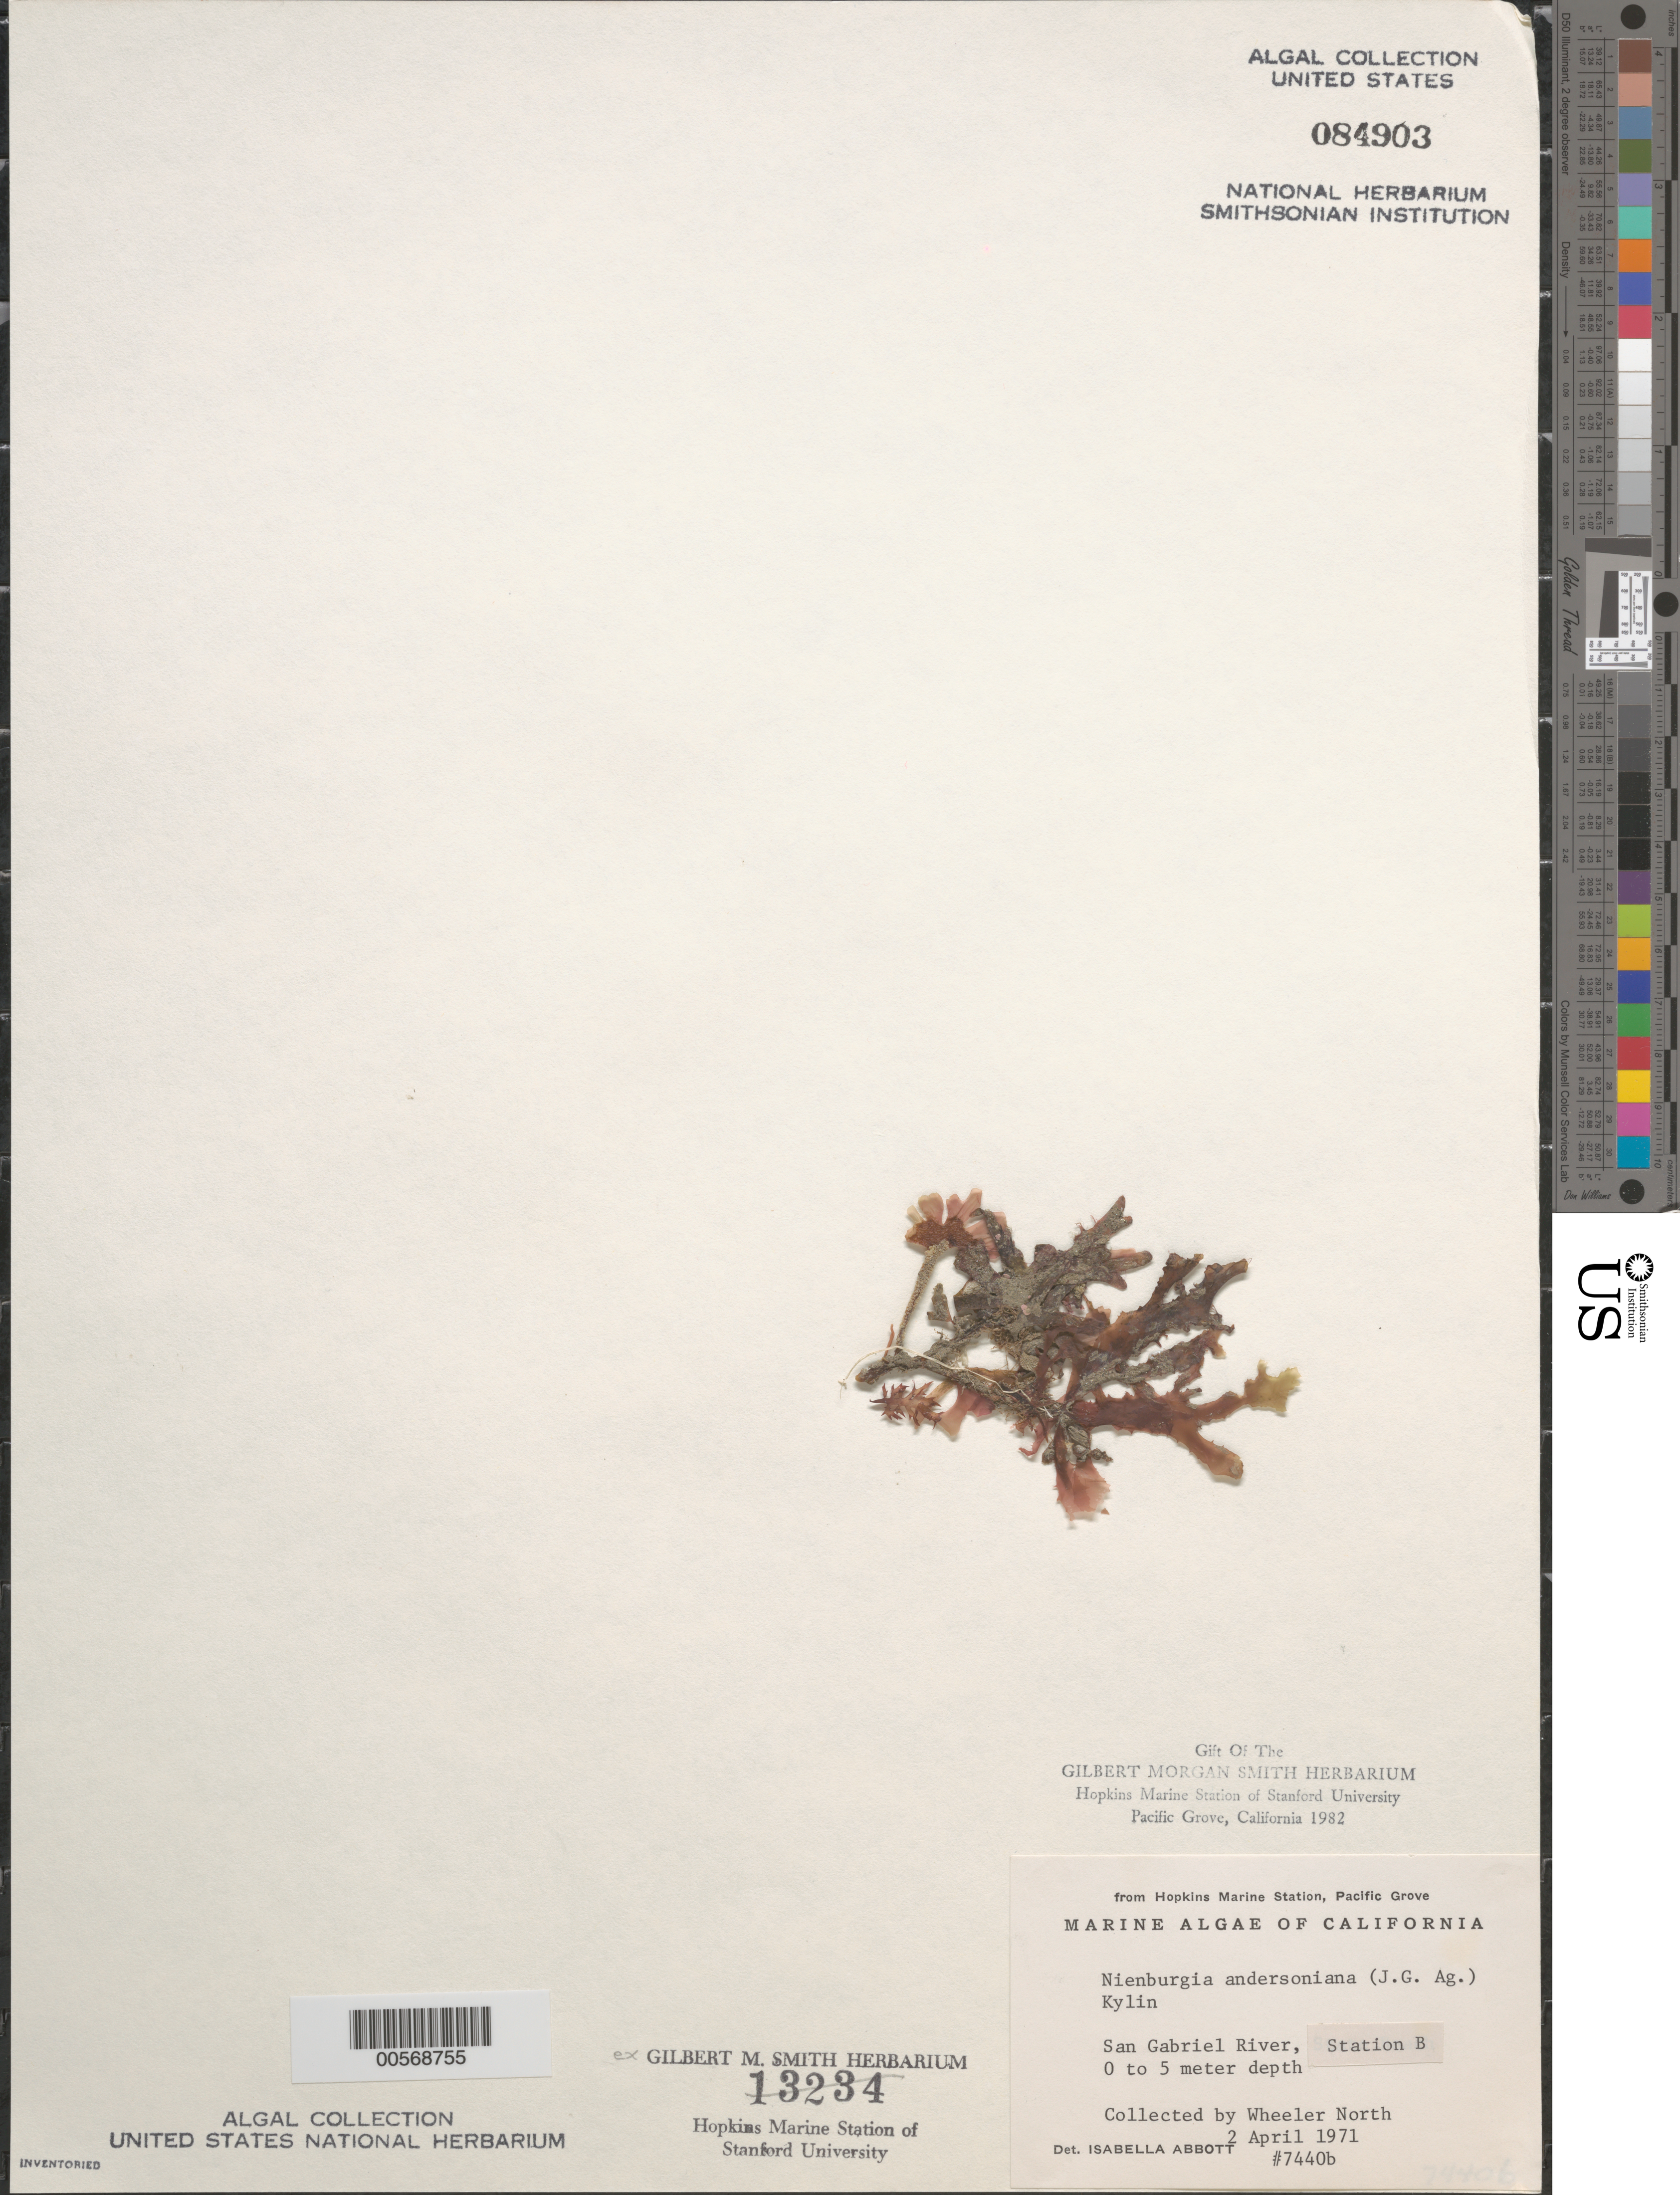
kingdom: Plantae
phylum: Rhodophyta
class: Florideophyceae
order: Ceramiales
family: Delesseriaceae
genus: Nienburgia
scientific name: Nienburgia andersoniana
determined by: Abbott, Isabella A.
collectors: W. North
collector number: IAA 7440b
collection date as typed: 02 Apr 1971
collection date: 1971-04-02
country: United States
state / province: California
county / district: Los Angeles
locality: San Gabriel River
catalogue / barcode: US 84903